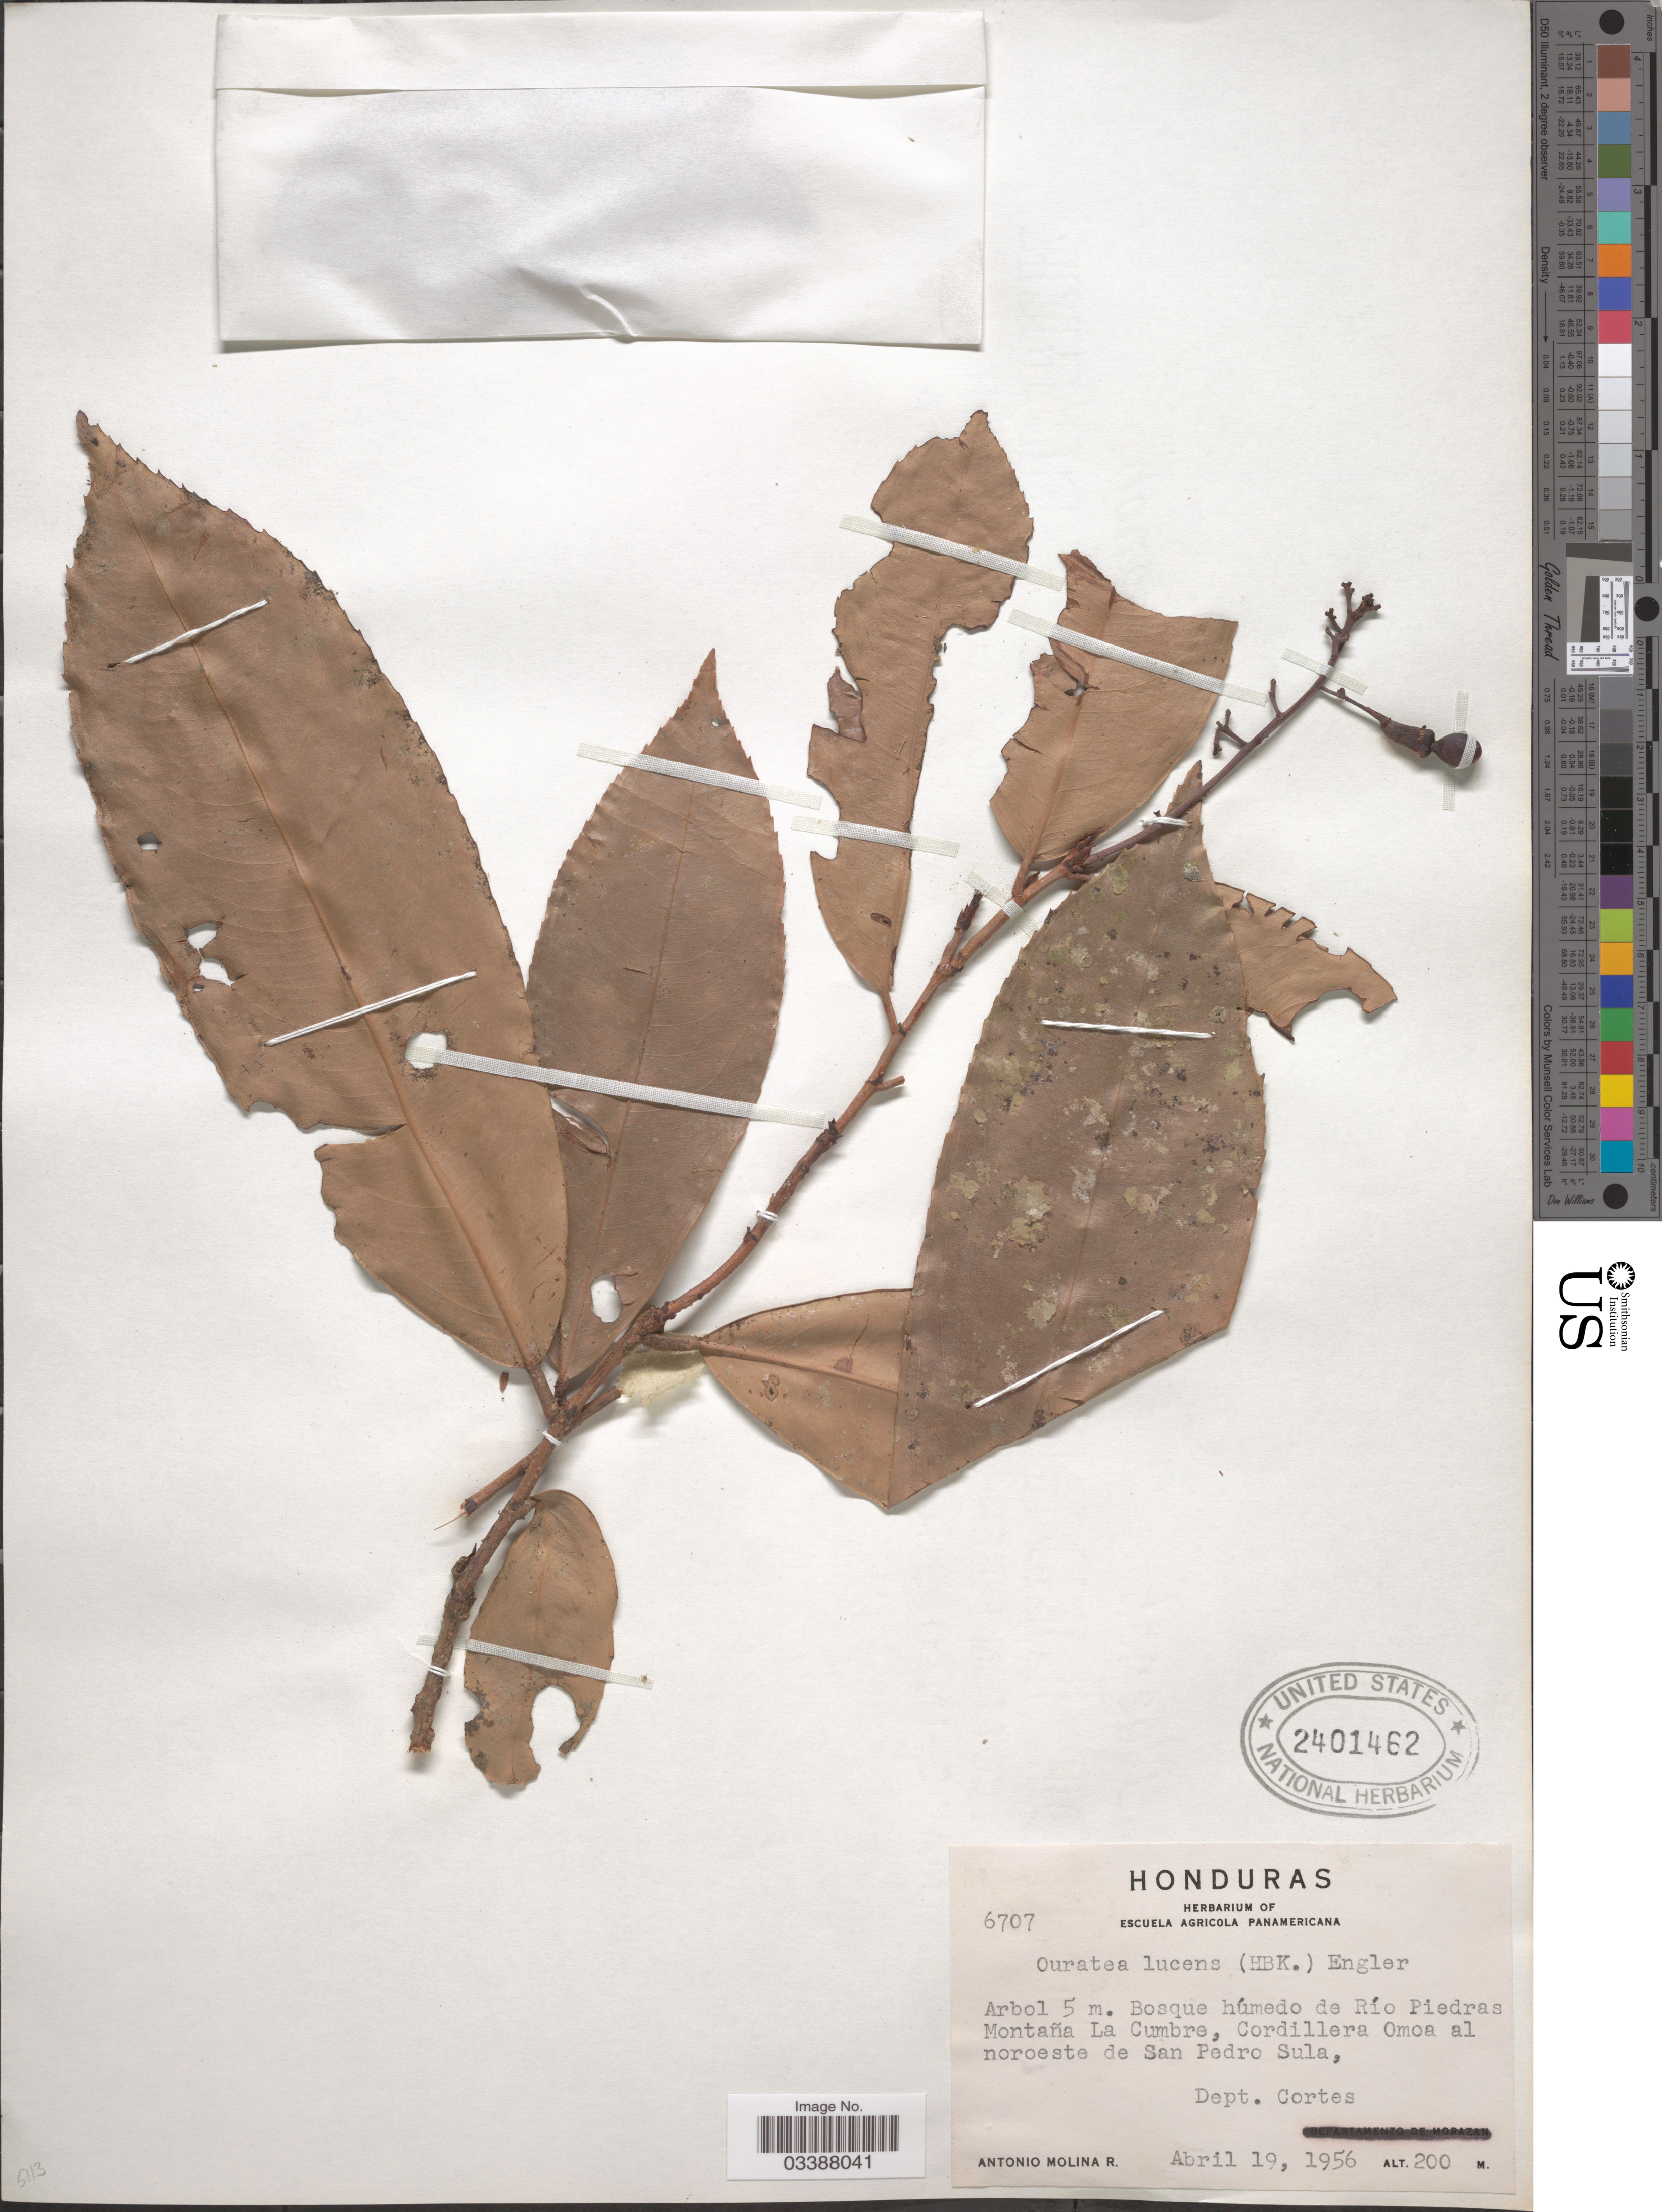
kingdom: Plantae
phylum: Tracheophyta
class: Magnoliopsida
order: Malpighiales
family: Ochnaceae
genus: Ouratea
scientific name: Ouratea lucens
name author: (Kunth) Engl.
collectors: A. Molina R.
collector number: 6707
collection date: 1956-04-19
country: Honduras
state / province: Cortés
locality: Bosque húmedo de Río Piedras Montaña La Cumbre, Cordillera Omoa al noroeste de San Pedro Sula, Dept. Cortes.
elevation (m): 200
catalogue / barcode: US 2401462